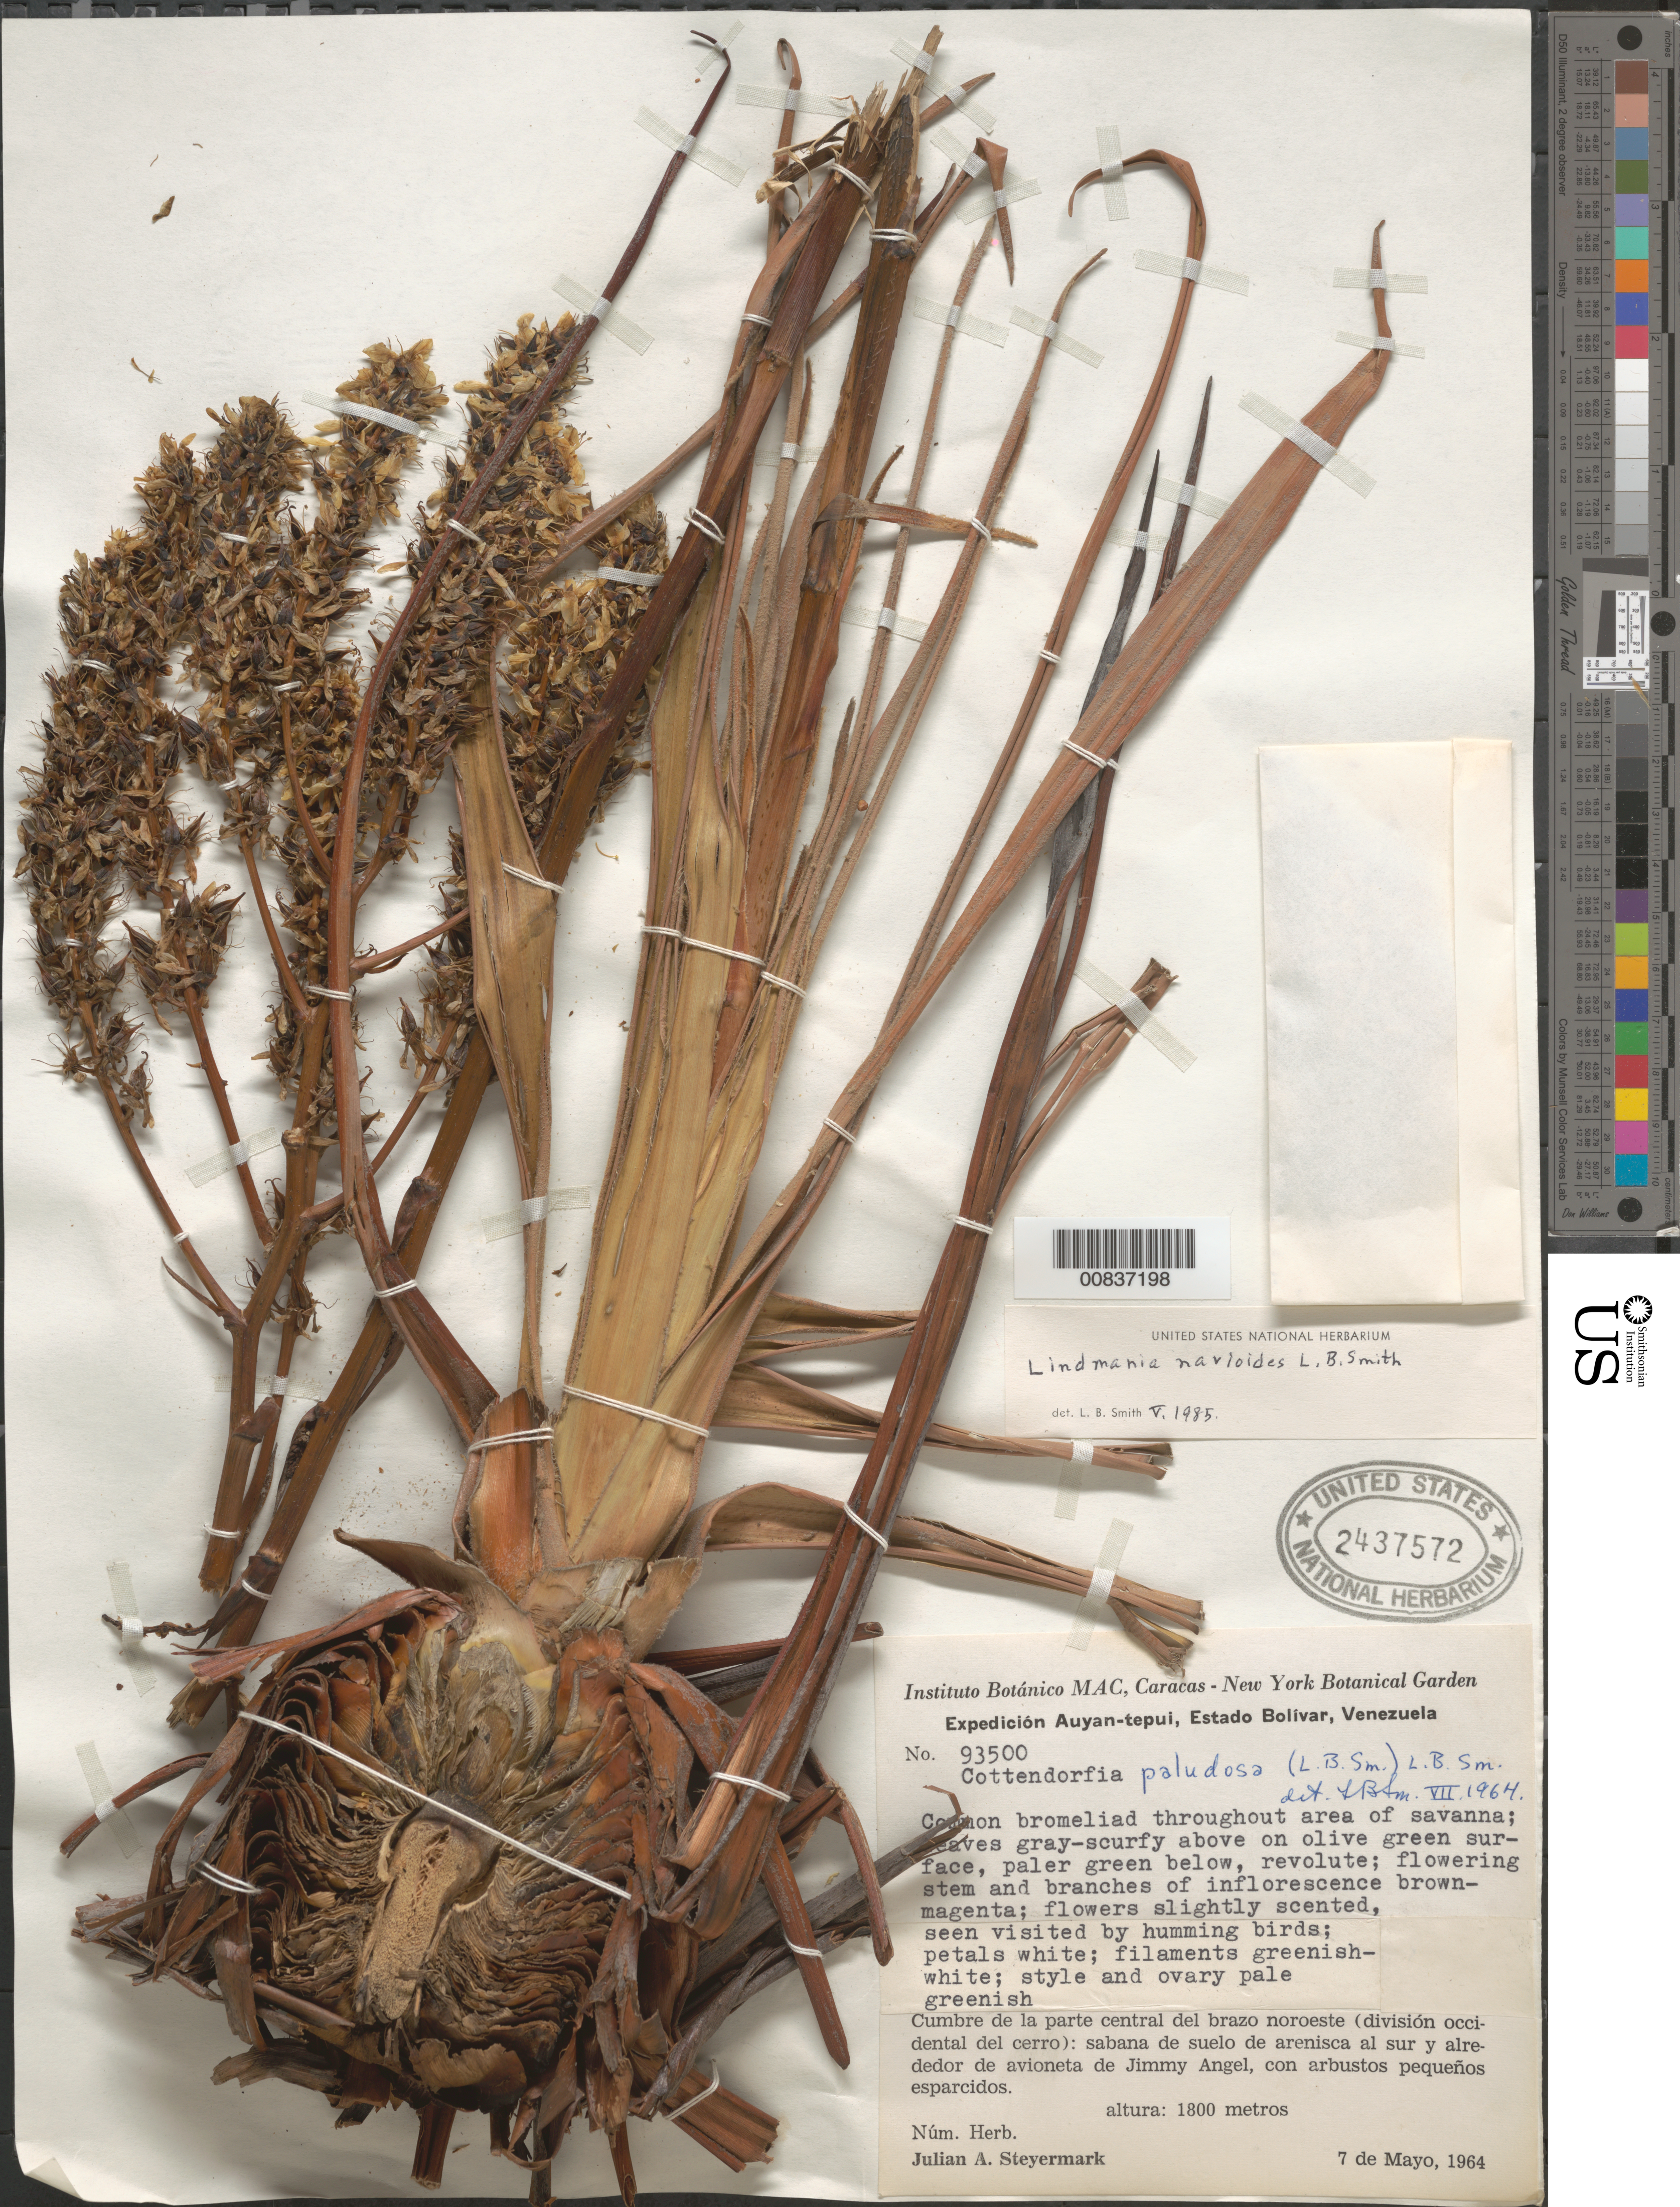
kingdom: Plantae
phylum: Tracheophyta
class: Liliopsida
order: Poales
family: Bromeliaceae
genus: Lindmania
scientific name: Lindmania guianensis var. guianensis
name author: (Beer) Mez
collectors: J. Steyermark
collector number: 93500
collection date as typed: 7-May-64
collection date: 1964-05-07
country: Venezuela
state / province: Bolívar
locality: Auyan-tepuí, cumbre de la parte central del brazo noroeste (div. occidental del cerro), al sur de avioneta de Jimmy Angel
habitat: Sabana de suelo de arenisca con arbustos pequeñs esparcidos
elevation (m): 1800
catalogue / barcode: US 2437572